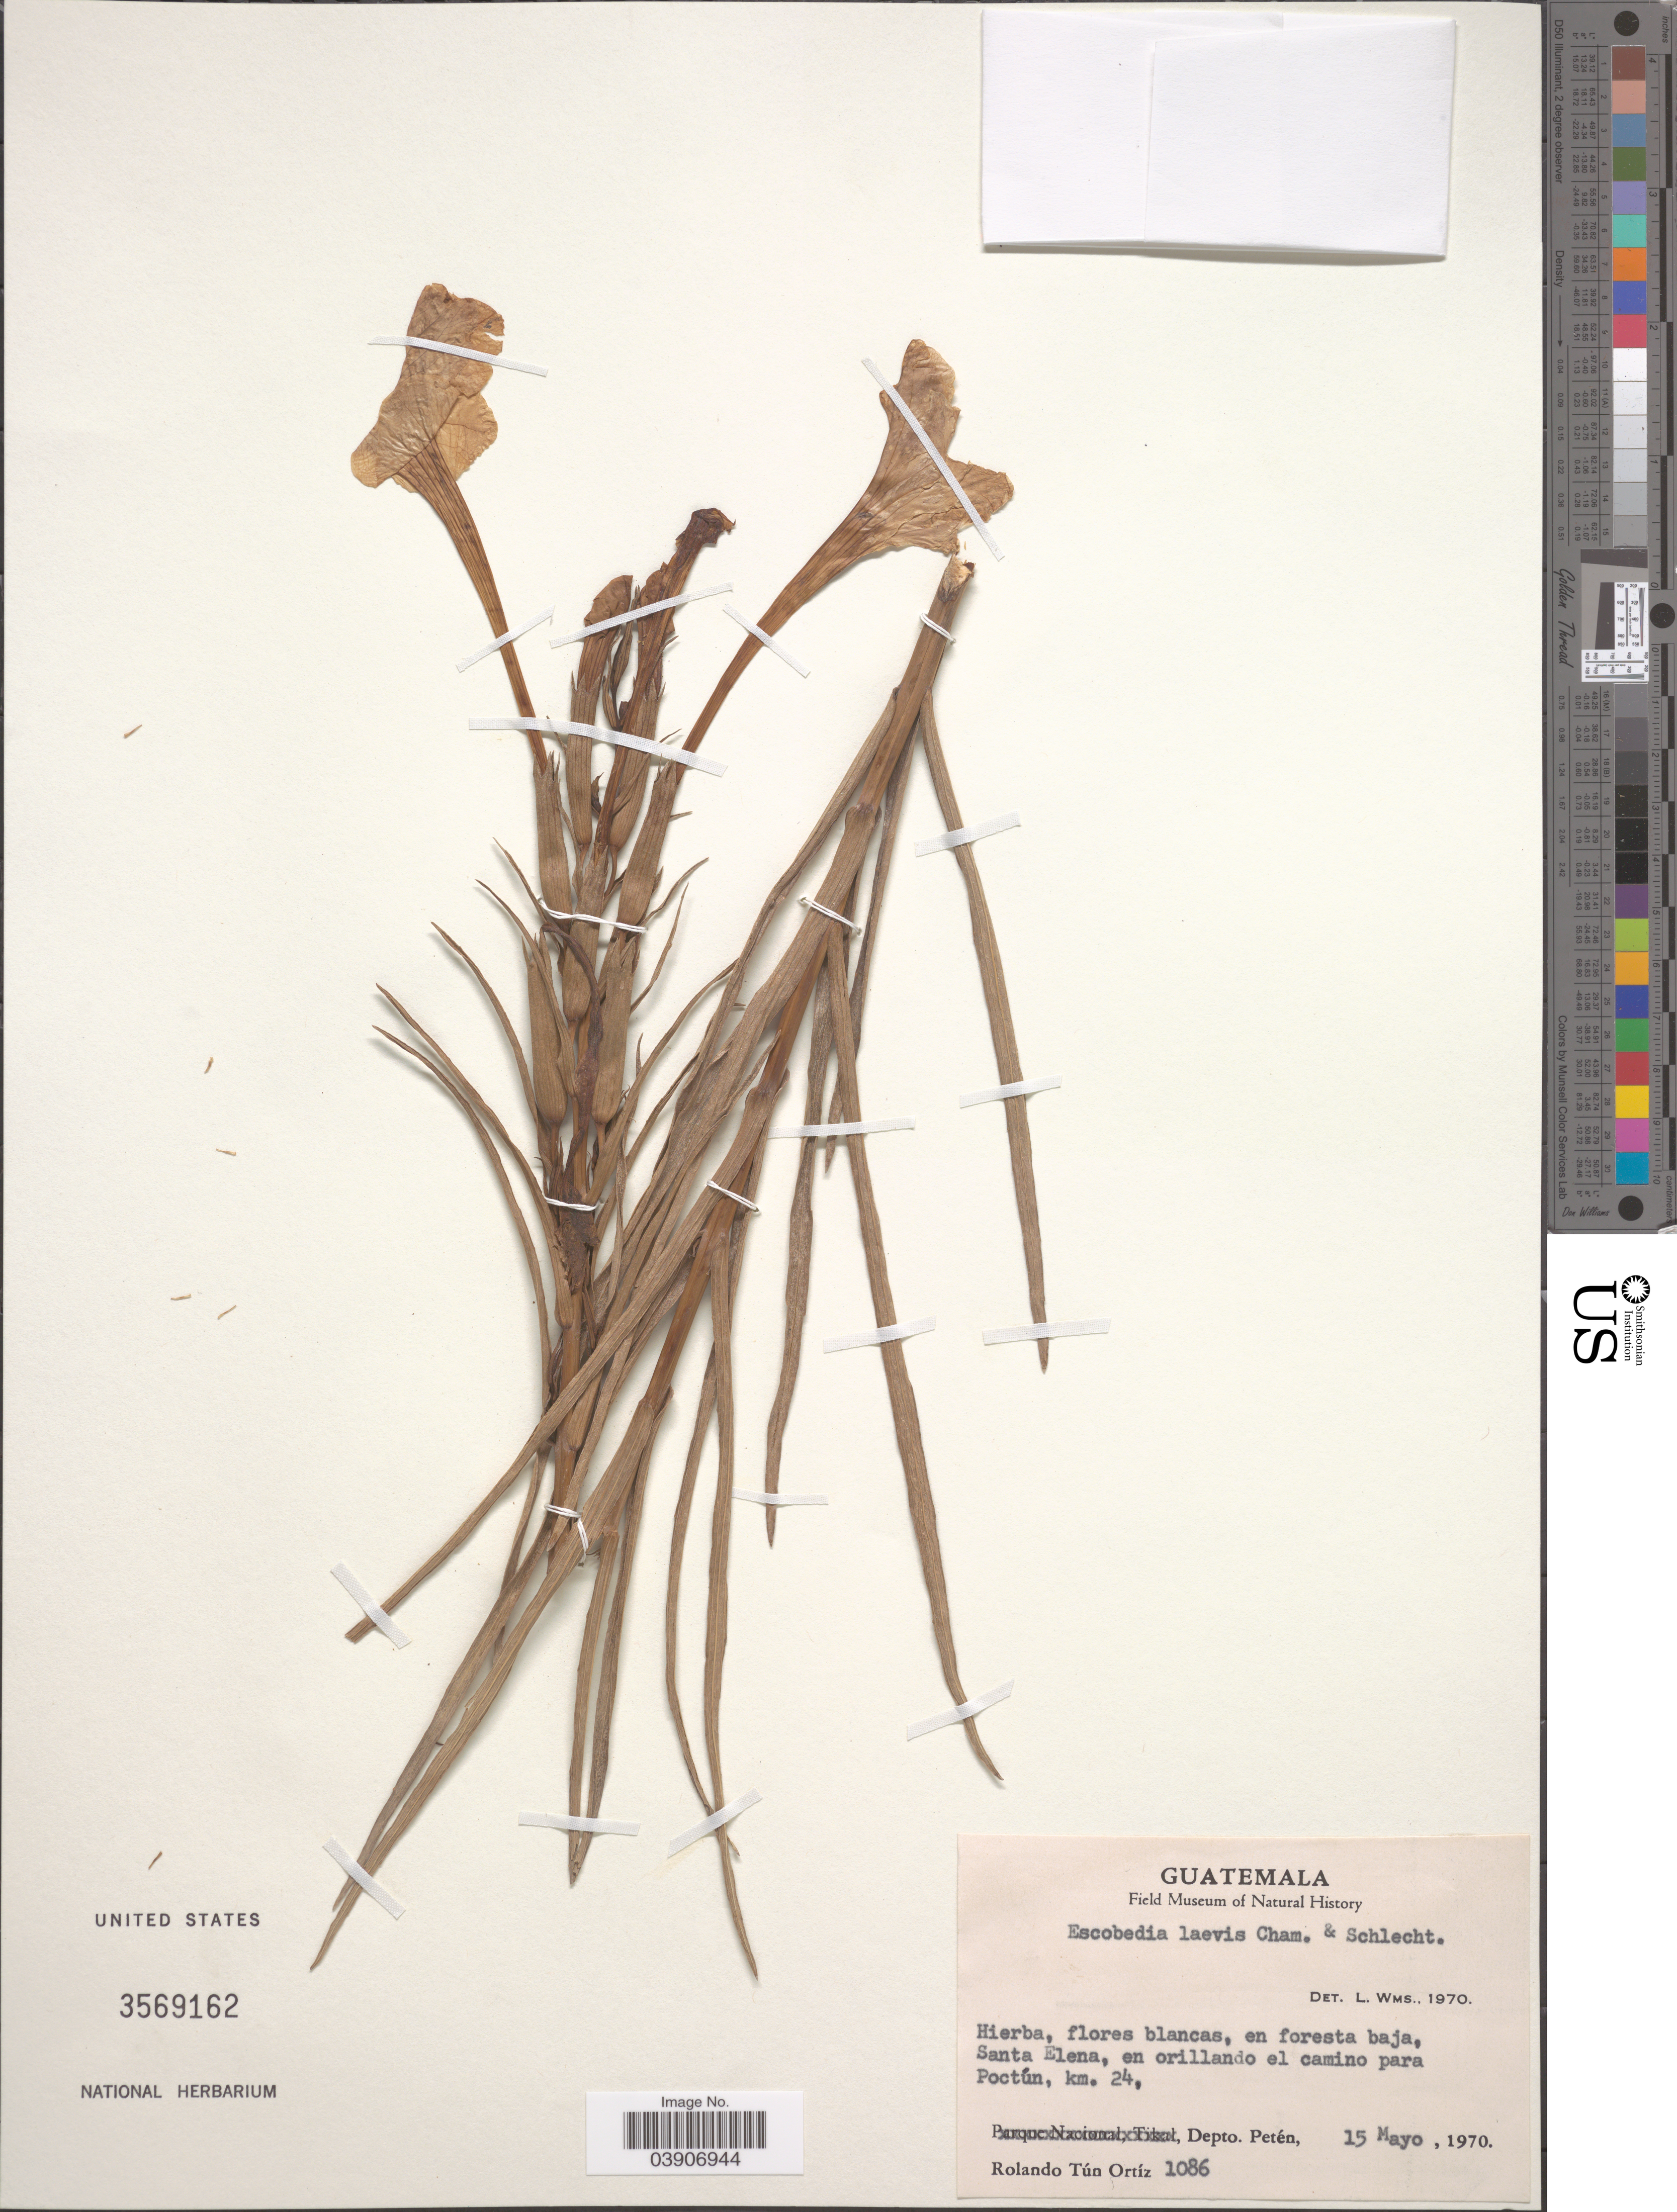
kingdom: Plantae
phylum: Tracheophyta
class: Magnoliopsida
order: Lamiales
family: Orobanchaceae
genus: Escobedia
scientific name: Escobedia laevis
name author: Schltdl. & Cham.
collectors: R. T. Ortíz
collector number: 1086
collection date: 1970-05-15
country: Guatemala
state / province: El Peten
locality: En foresta baja, Santa Elena, en orillando el camino para Poctún, km. 24, Depto. Petén.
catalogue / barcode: US 3569162